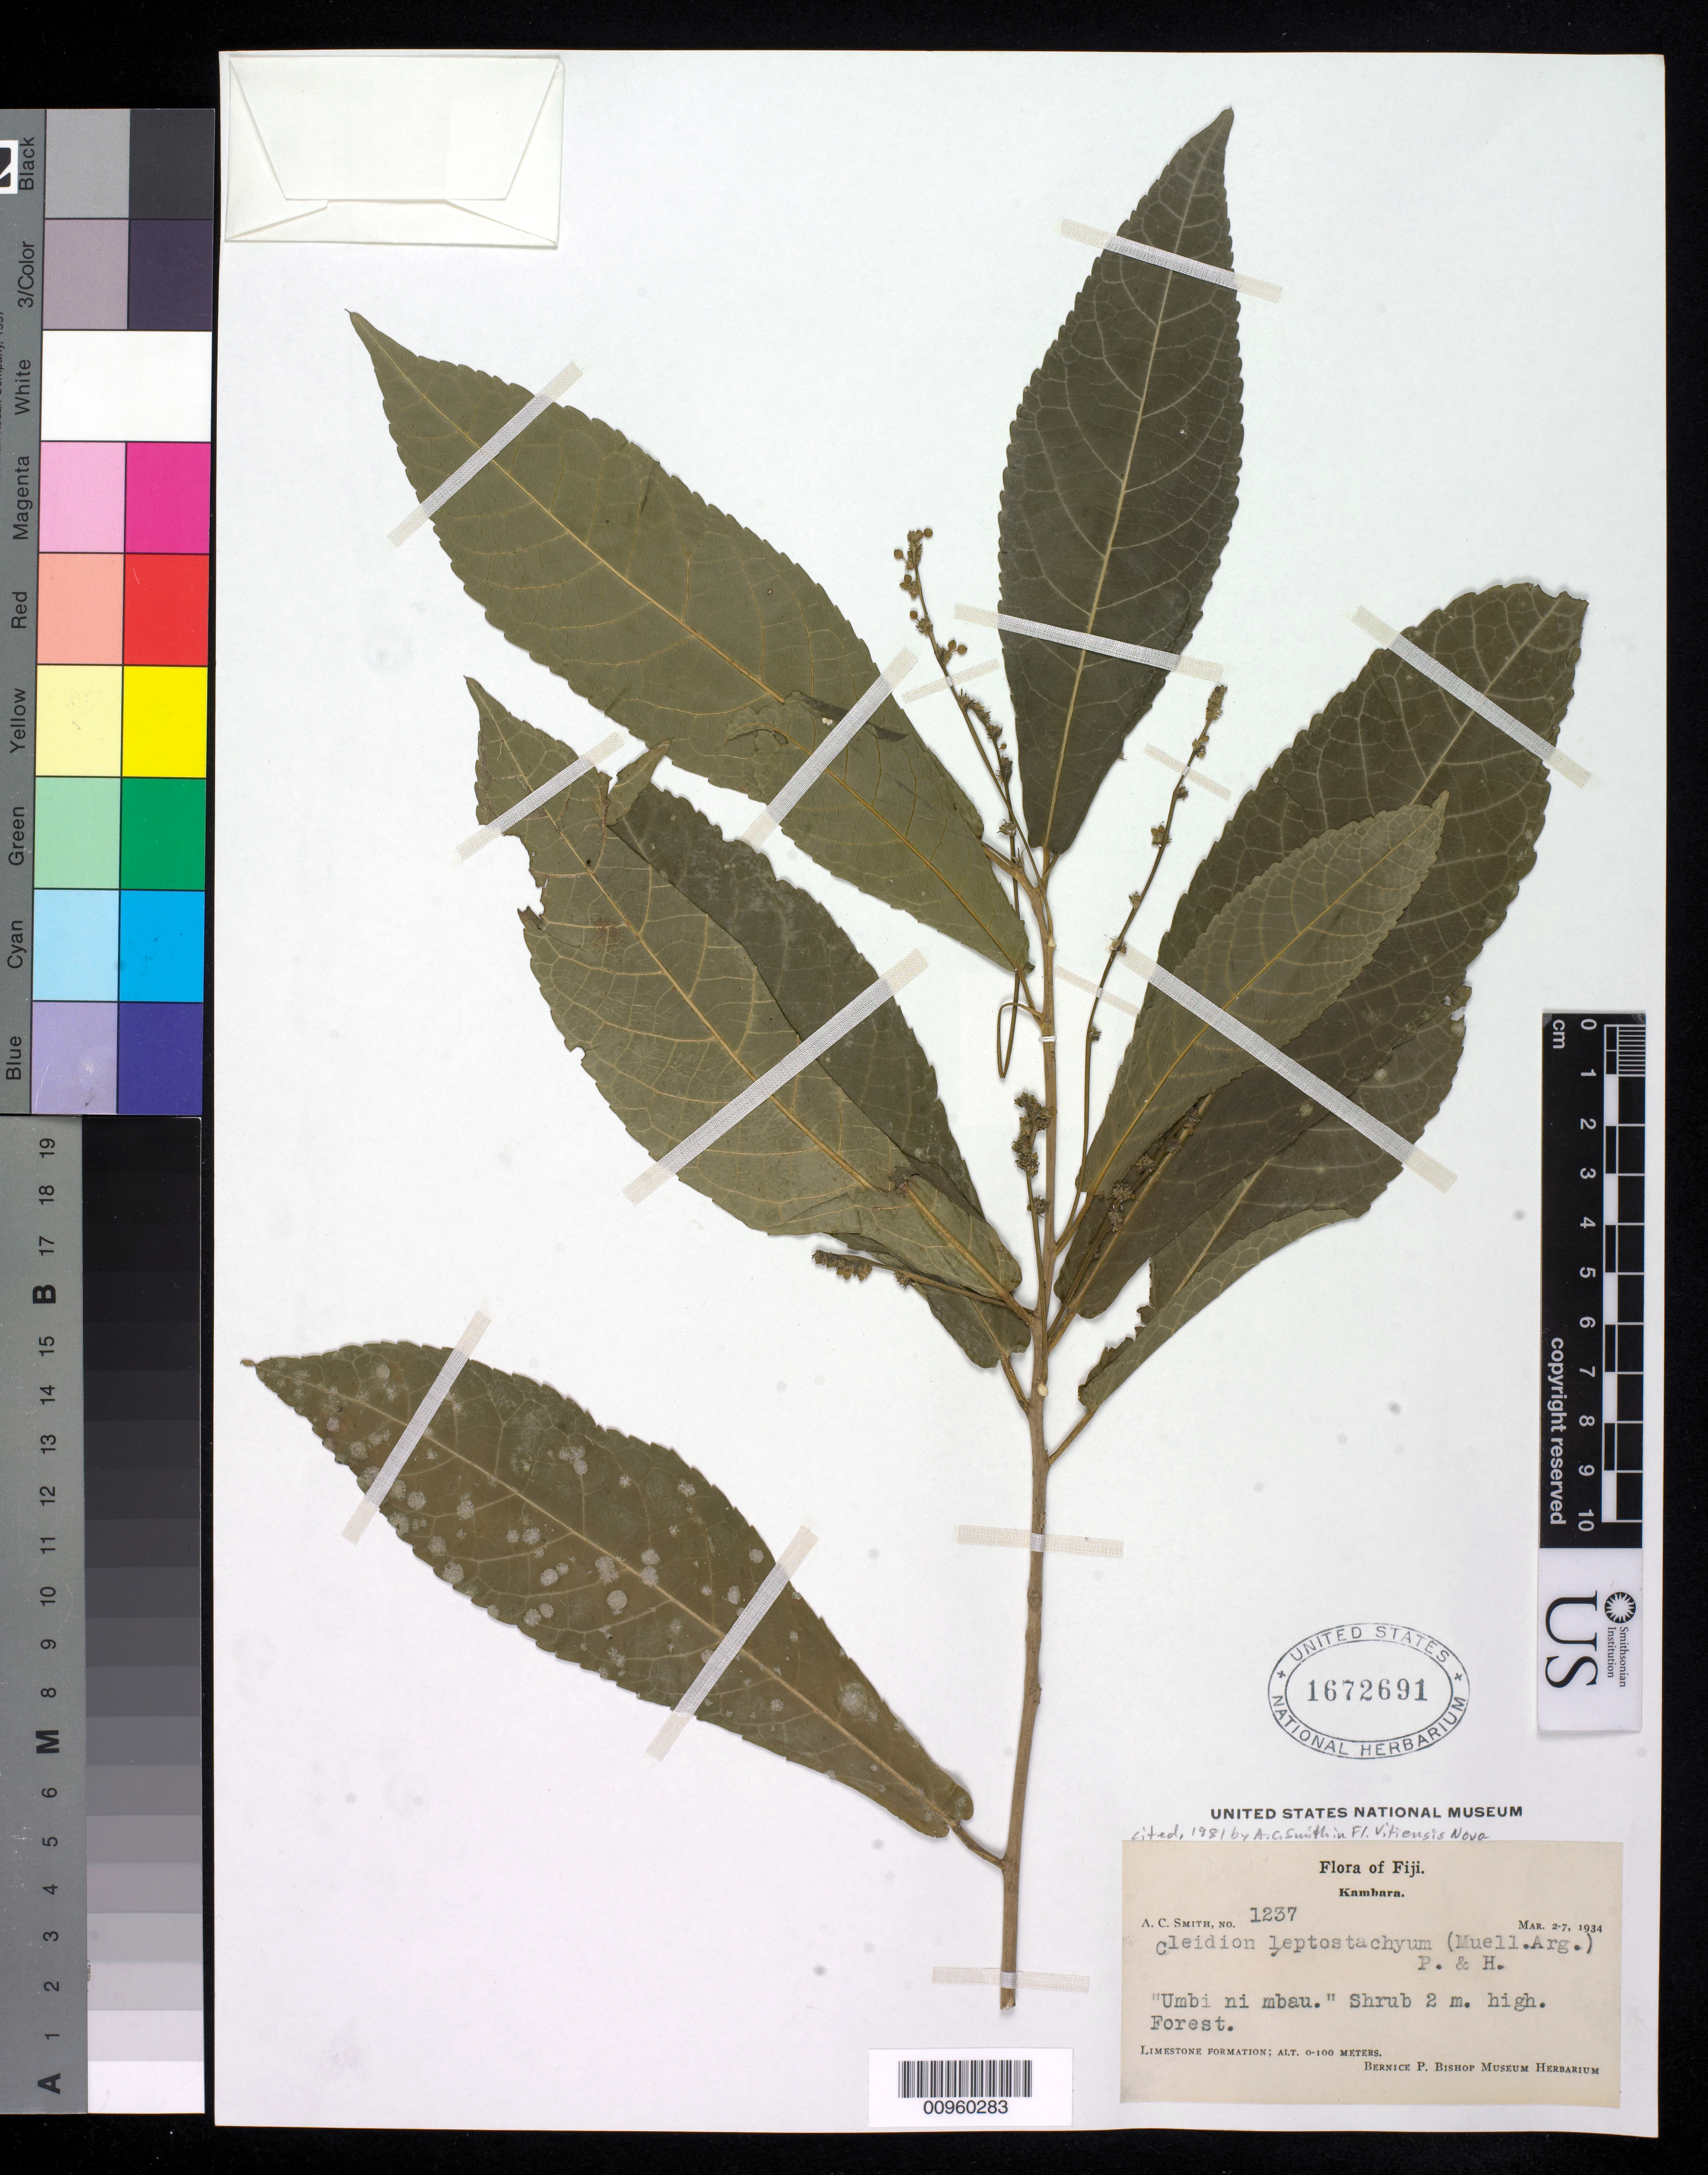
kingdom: Plantae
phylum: Tracheophyta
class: Magnoliopsida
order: Malpighiales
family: Euphorbiaceae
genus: Cleidion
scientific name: Cleidion leptostachyum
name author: (Müll. Arg.) Pax & K. Hoffm.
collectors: C. A. Smith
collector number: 1237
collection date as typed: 02 Mar 1934 to 07 Mar 1934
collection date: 1934-03-02/1934-03-07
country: Fiji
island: Kabara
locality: Fiji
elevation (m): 0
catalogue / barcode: US 1672691